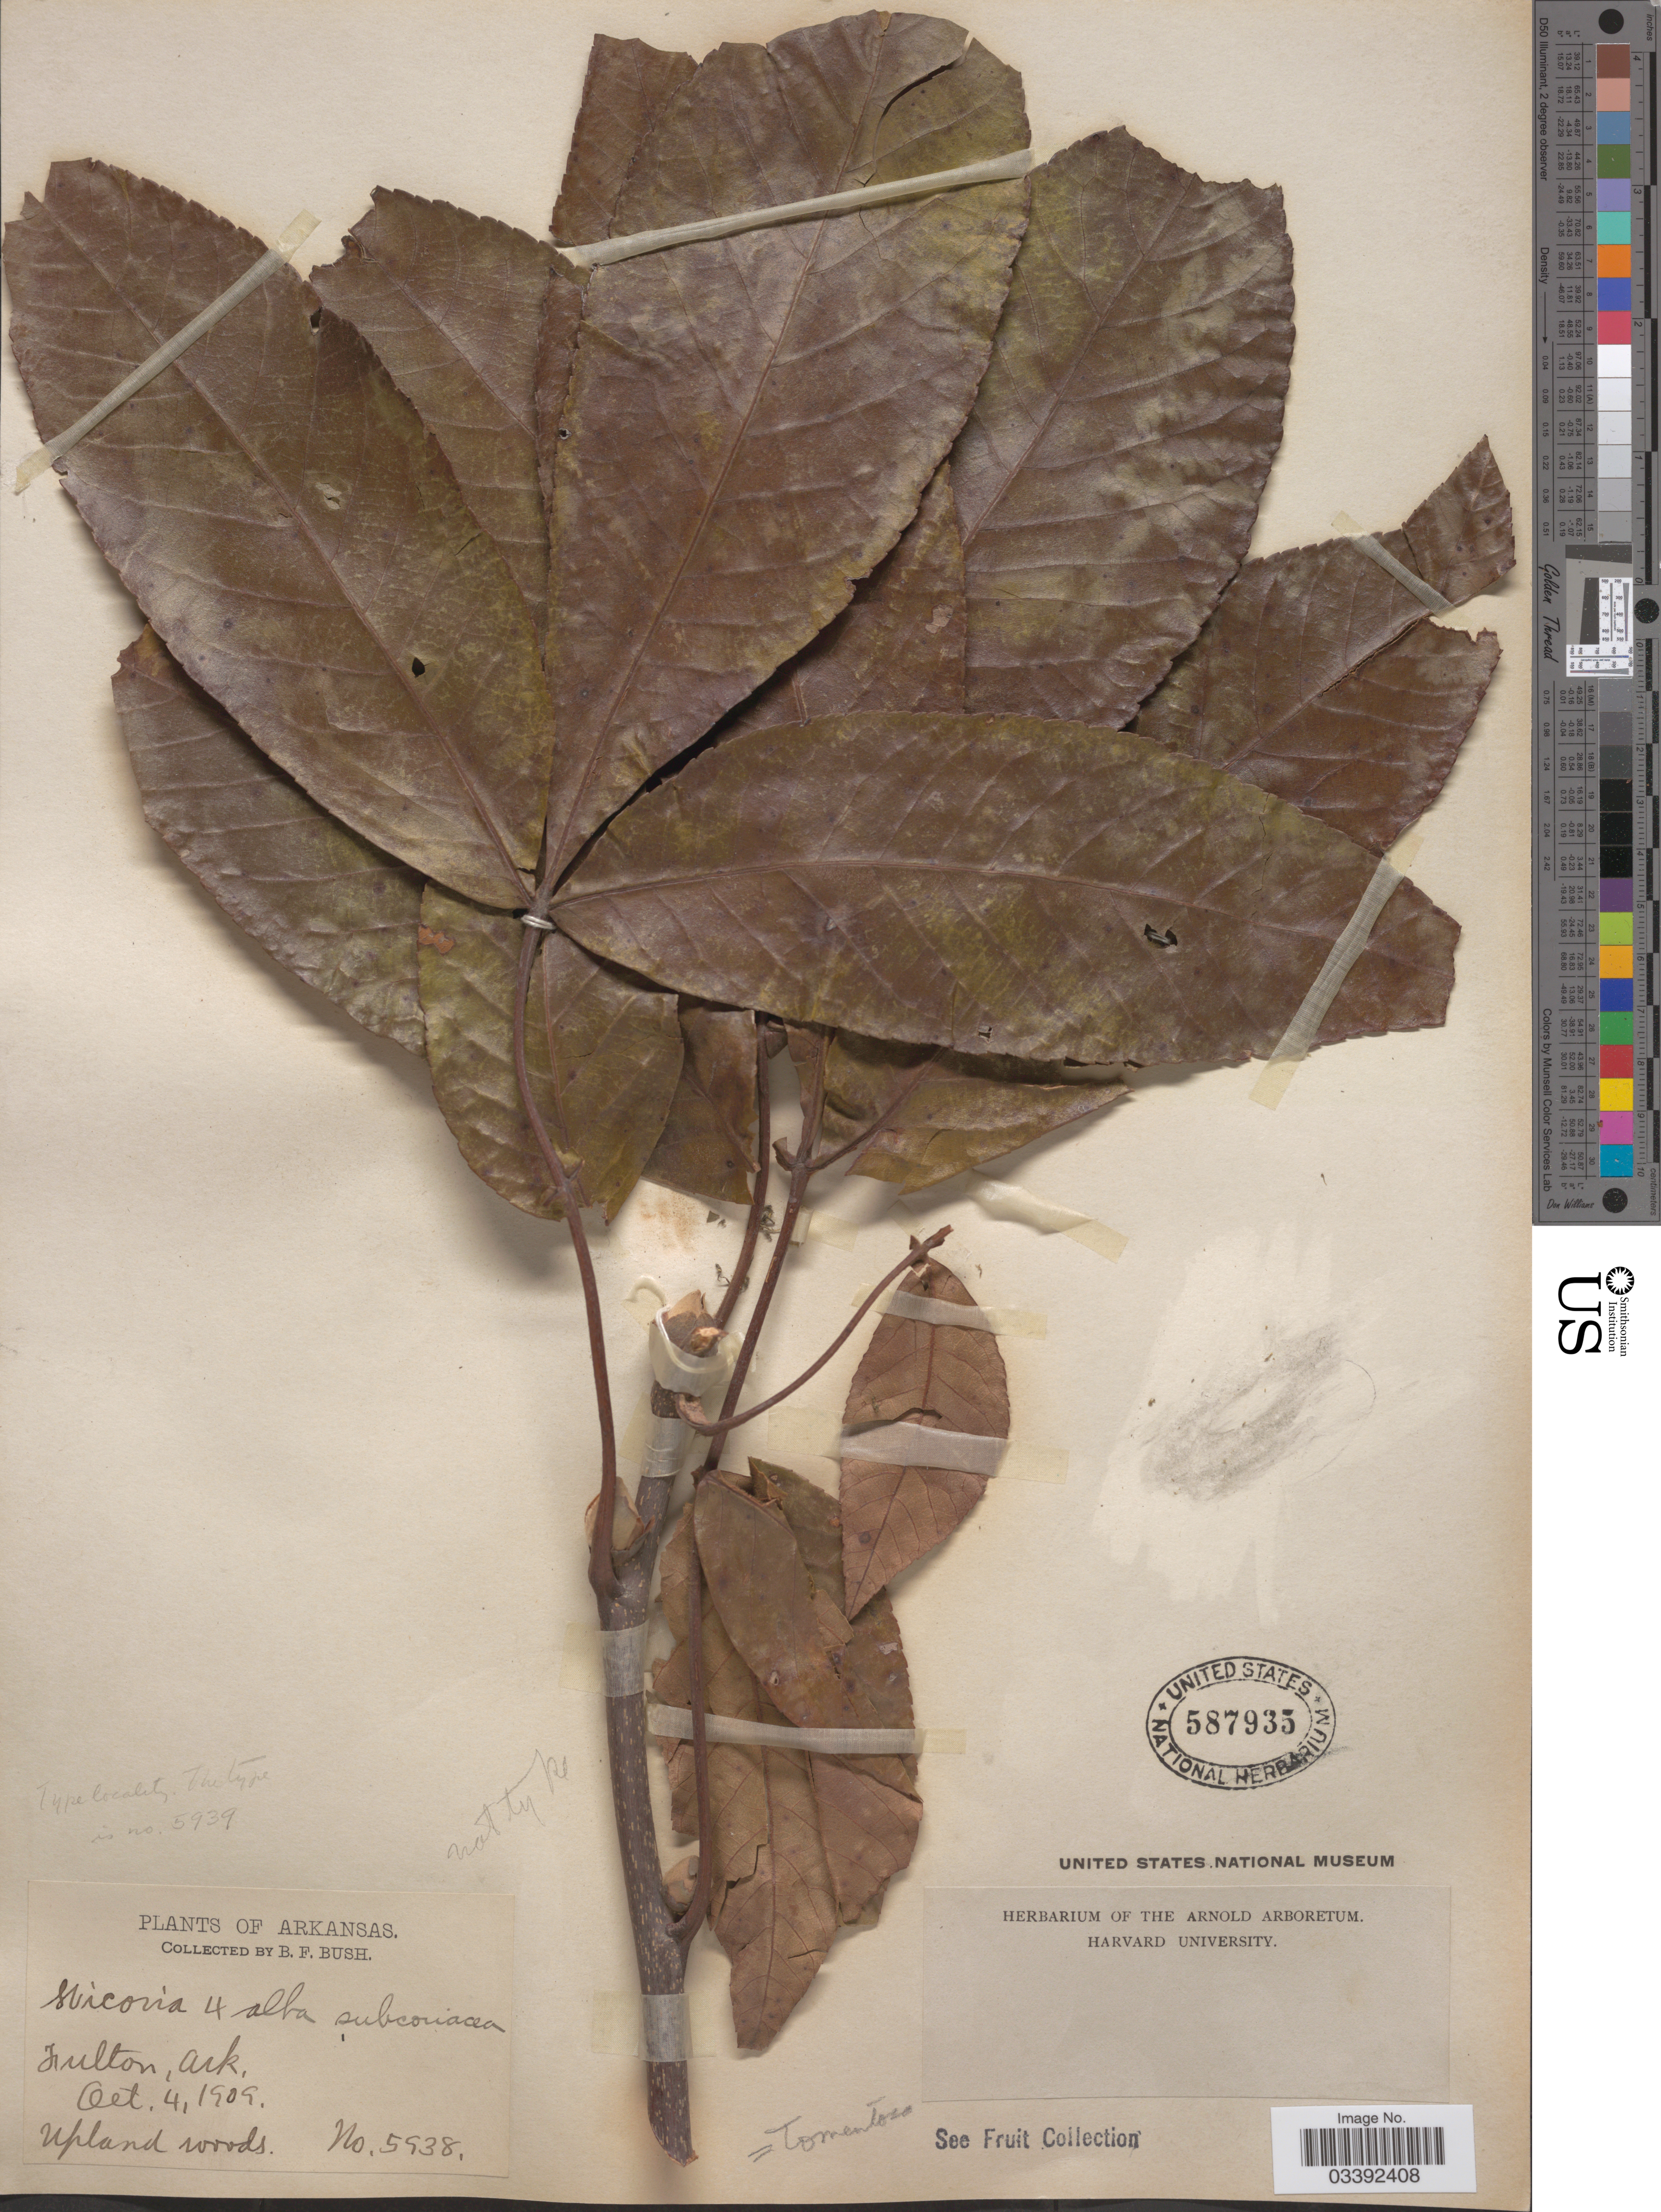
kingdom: Plantae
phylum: Tracheophyta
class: Magnoliopsida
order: Fagales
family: Juglandaceae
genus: Carya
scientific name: Carya tomentosa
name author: (Lam.) Nutt.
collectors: B. F. Bush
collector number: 5938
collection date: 1909-10-04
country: United States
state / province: Arkansas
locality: Fulton.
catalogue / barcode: US 587935